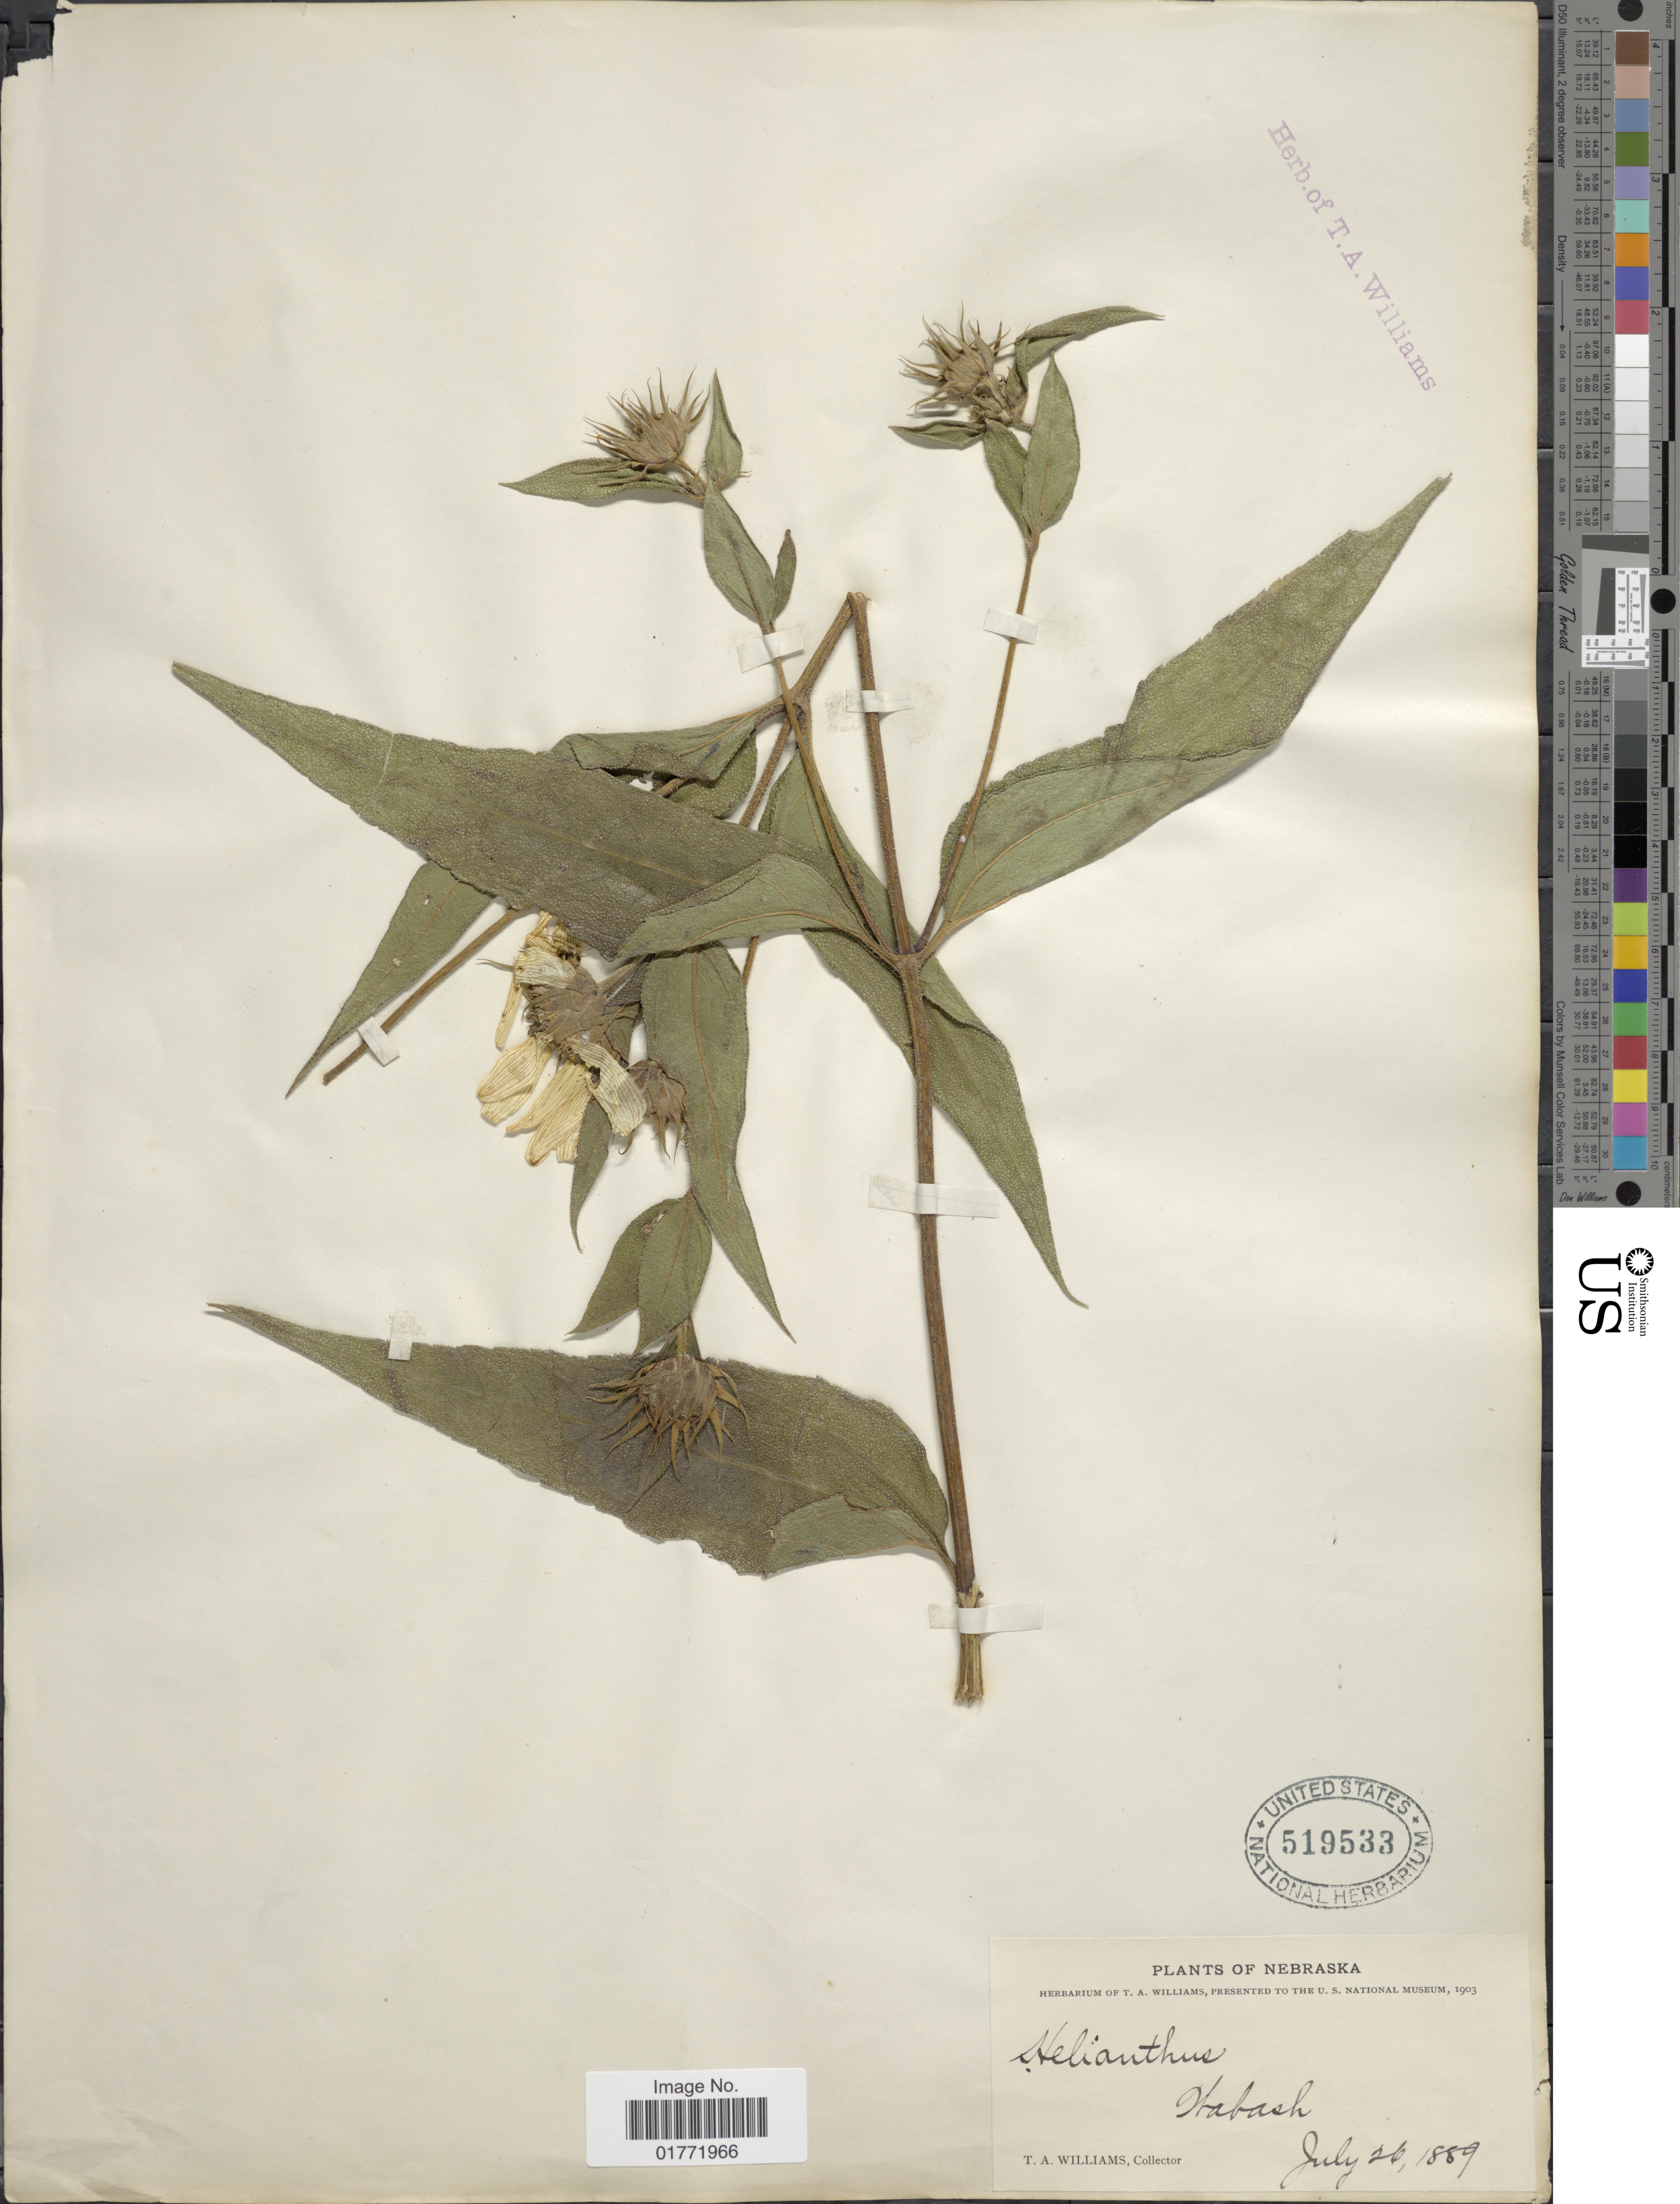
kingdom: Plantae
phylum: Tracheophyta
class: Magnoliopsida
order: Asterales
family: Asteraceae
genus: Helianthus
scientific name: Helianthus tuberosus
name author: L.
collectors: T. A. Williams (herbarium)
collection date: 1889-07-26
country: United States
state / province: Nebraska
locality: Habash, Nebraska.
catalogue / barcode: US 519533